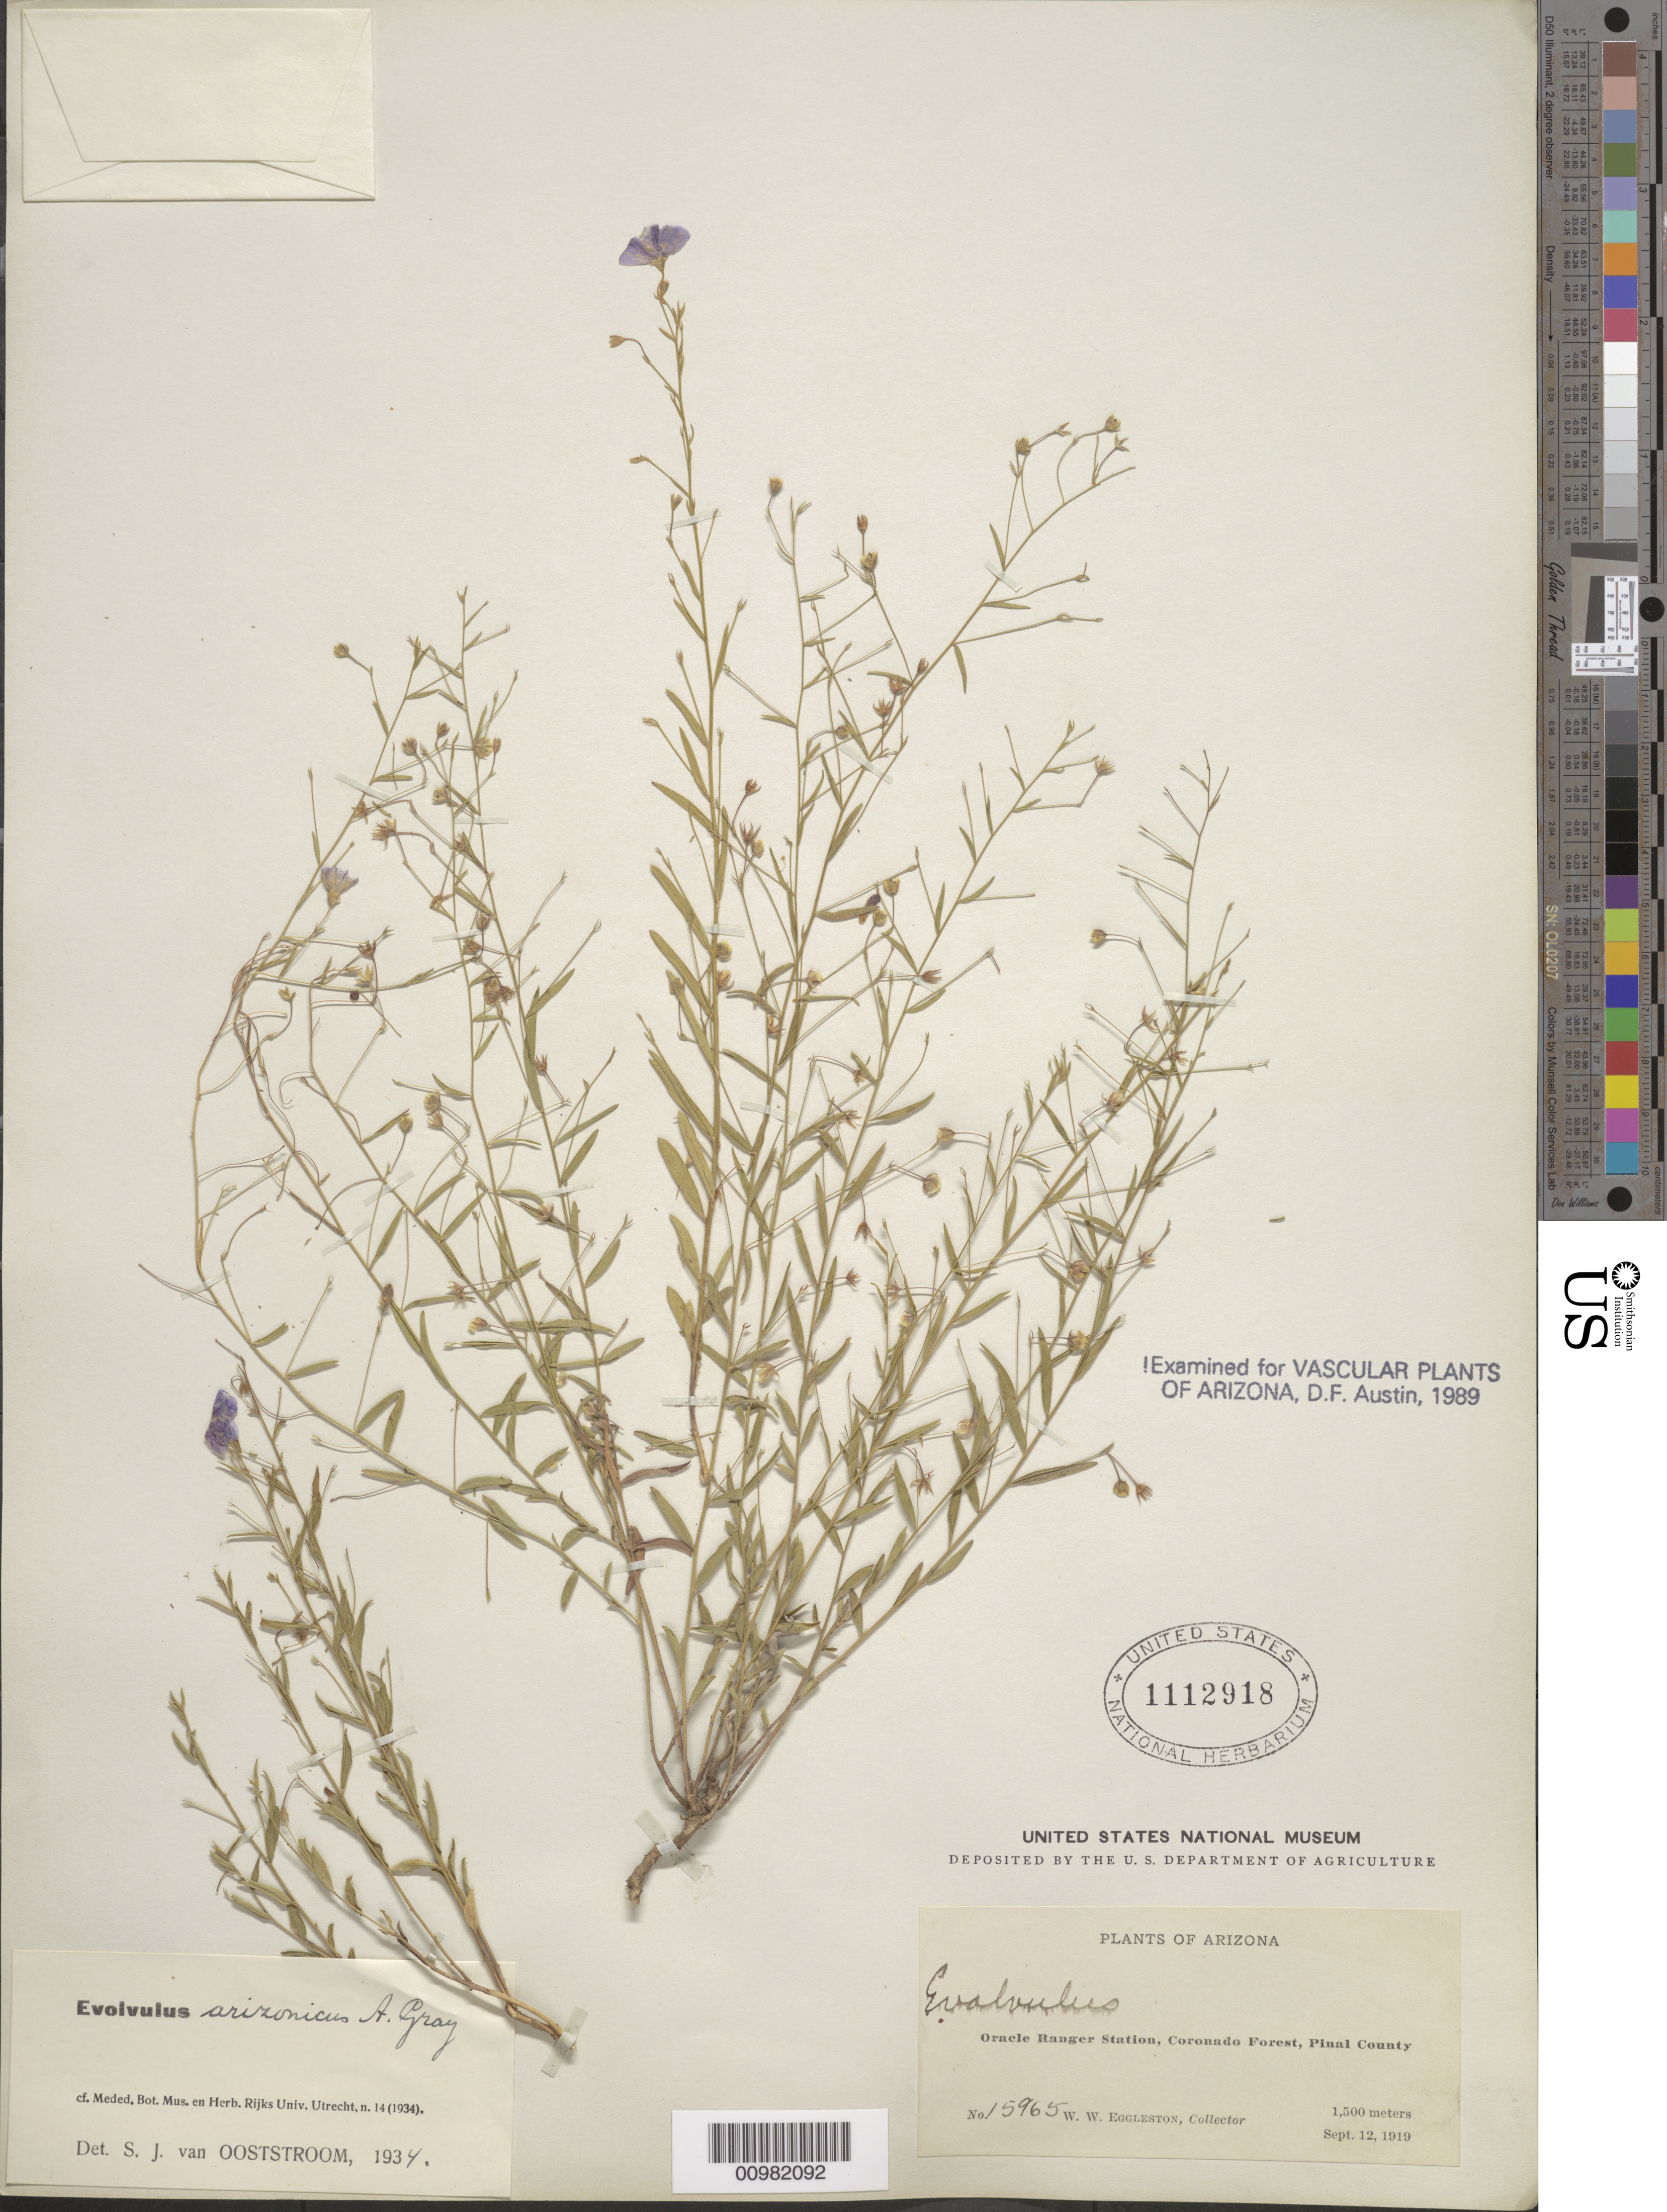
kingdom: Plantae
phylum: Tracheophyta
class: Magnoliopsida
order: Solanales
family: Convolvulaceae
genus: Evolvulus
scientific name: Evolvulus arizonicus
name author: A. Gray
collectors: W. W. Eggleston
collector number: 15965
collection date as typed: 12 Sep 1919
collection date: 1919-09-12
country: United States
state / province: Arizona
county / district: Pinal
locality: Coronado Forest; Oracle Ranger Station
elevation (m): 1500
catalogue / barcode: US 1112918